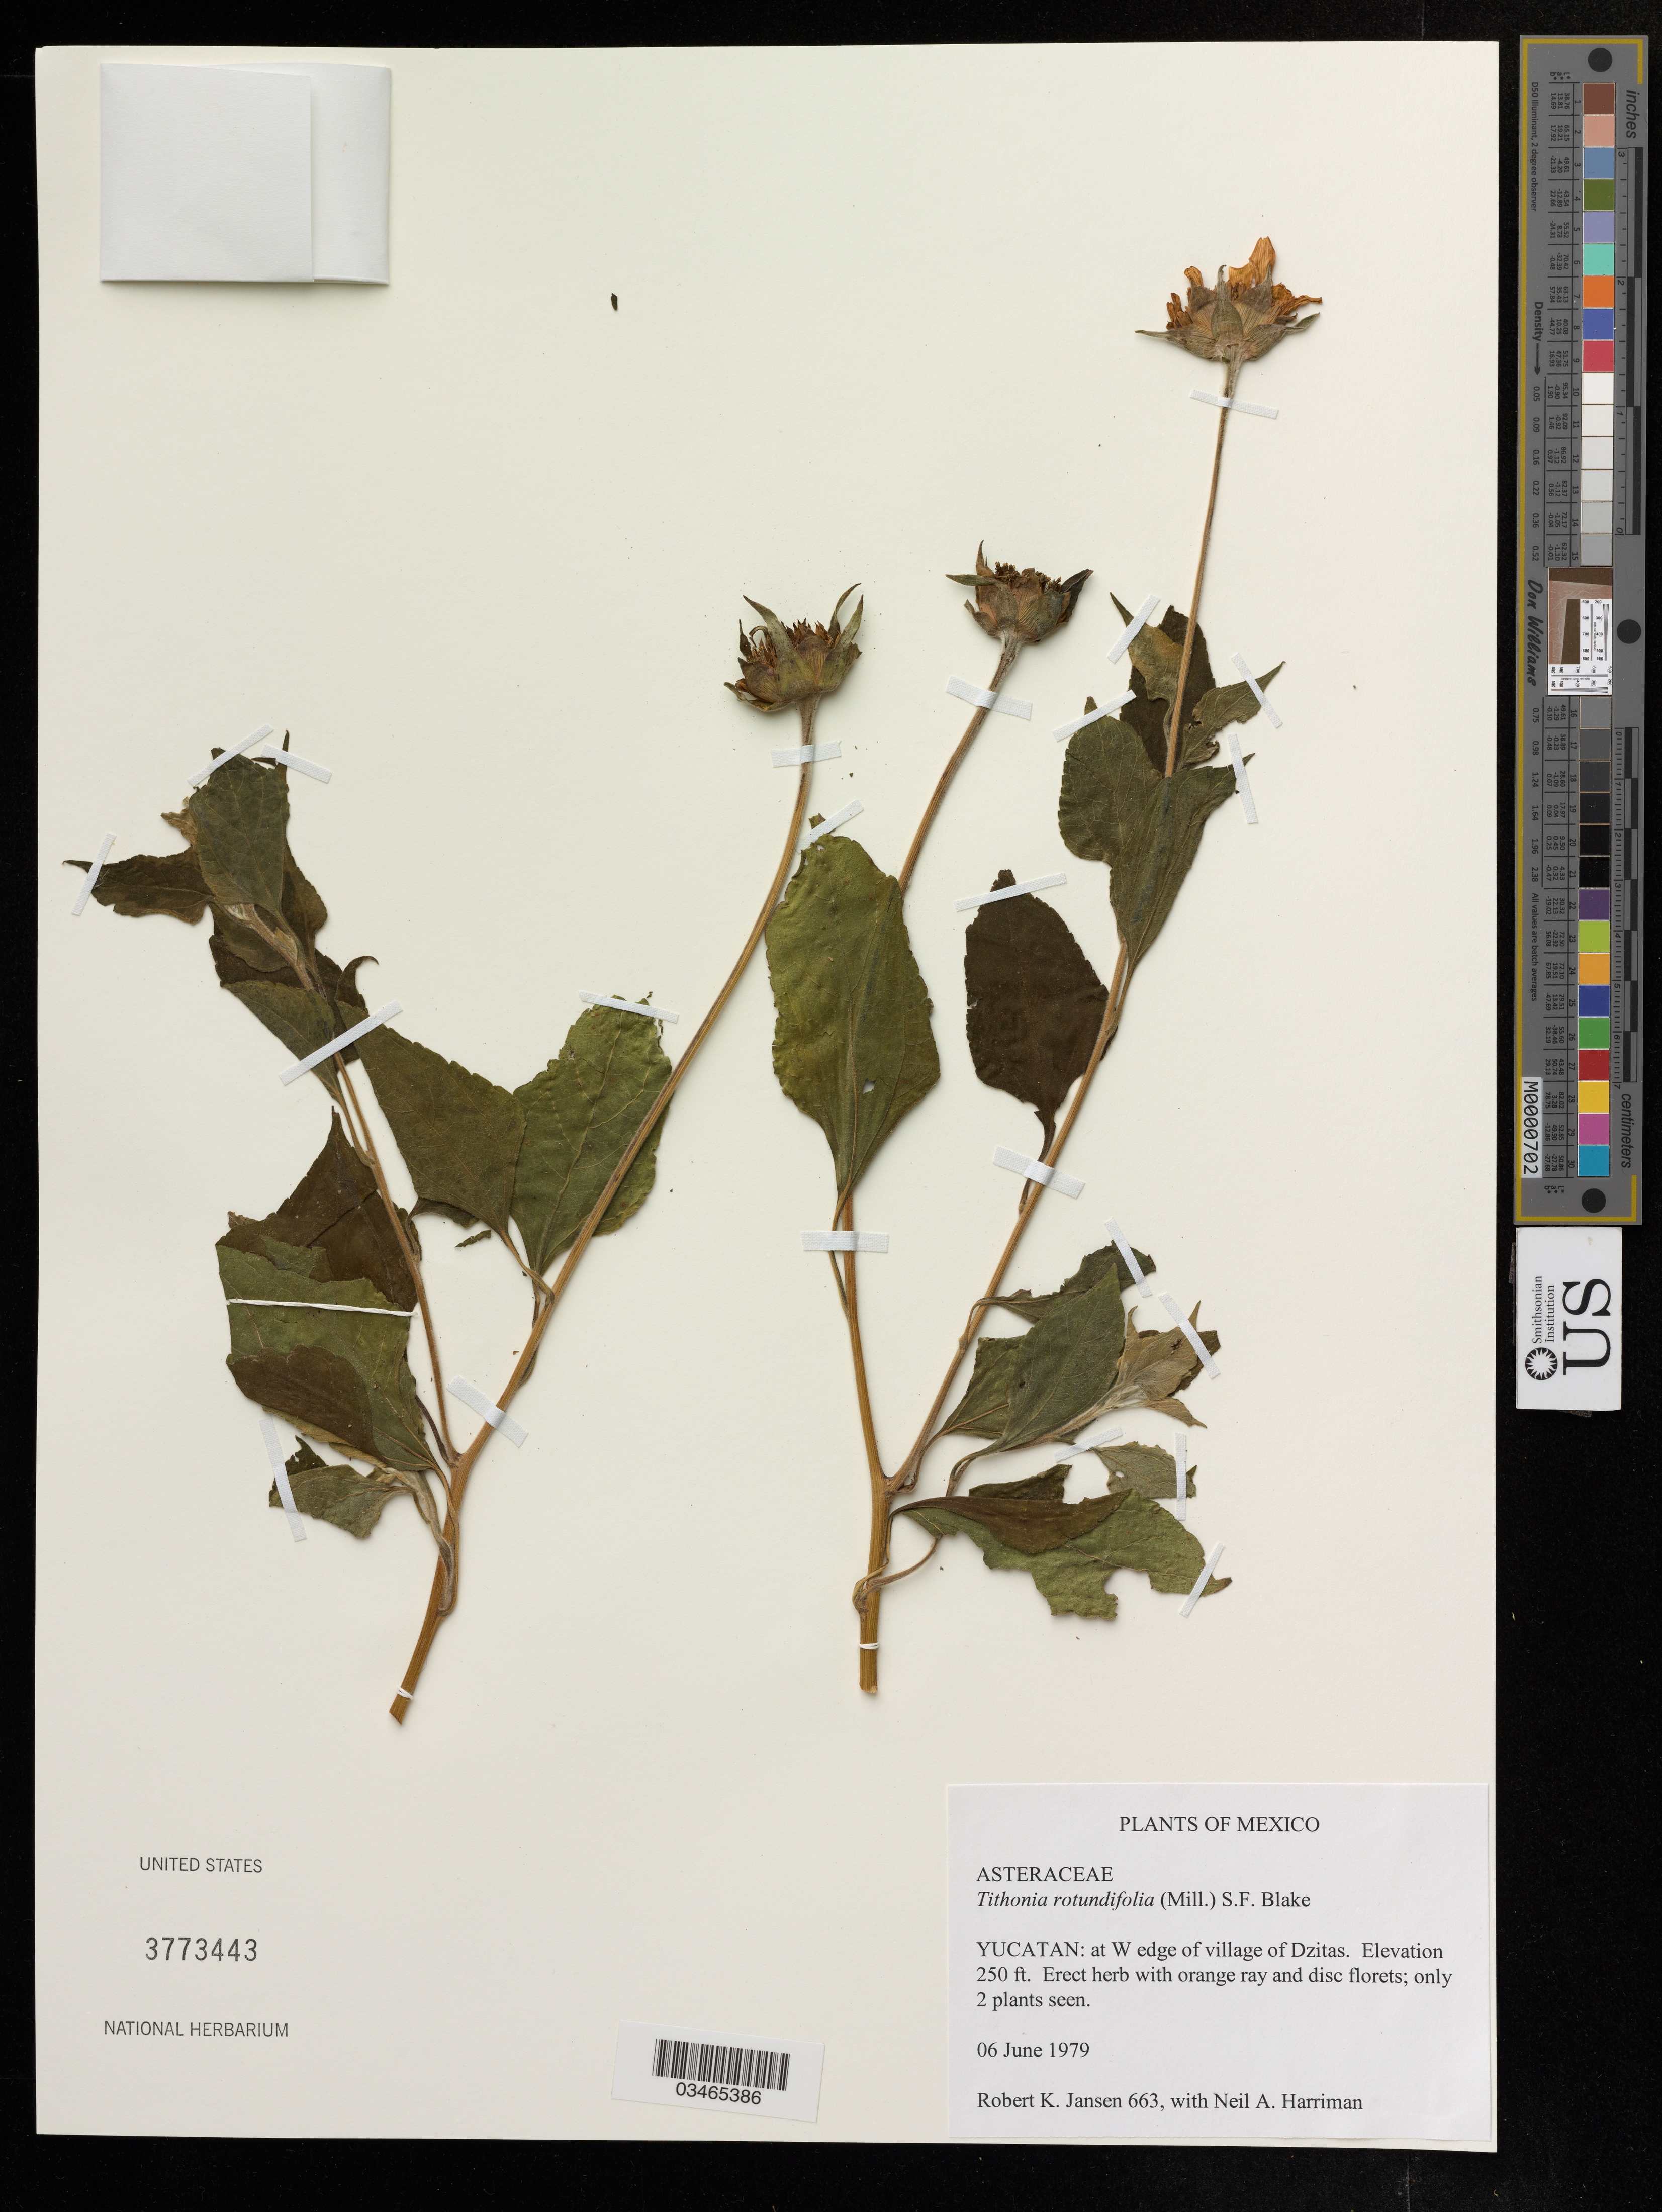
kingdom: Plantae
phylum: Tracheophyta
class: Magnoliopsida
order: Asterales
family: Asteraceae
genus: Tithonia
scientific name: Tithonia rotundifolia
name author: (Mill.) S.F. Blake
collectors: K. Jansen & A. Harriman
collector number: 663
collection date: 1979-06-06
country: Mexico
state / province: Yucatán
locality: At W edge of village of Dzitas.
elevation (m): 76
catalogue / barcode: US 3773443